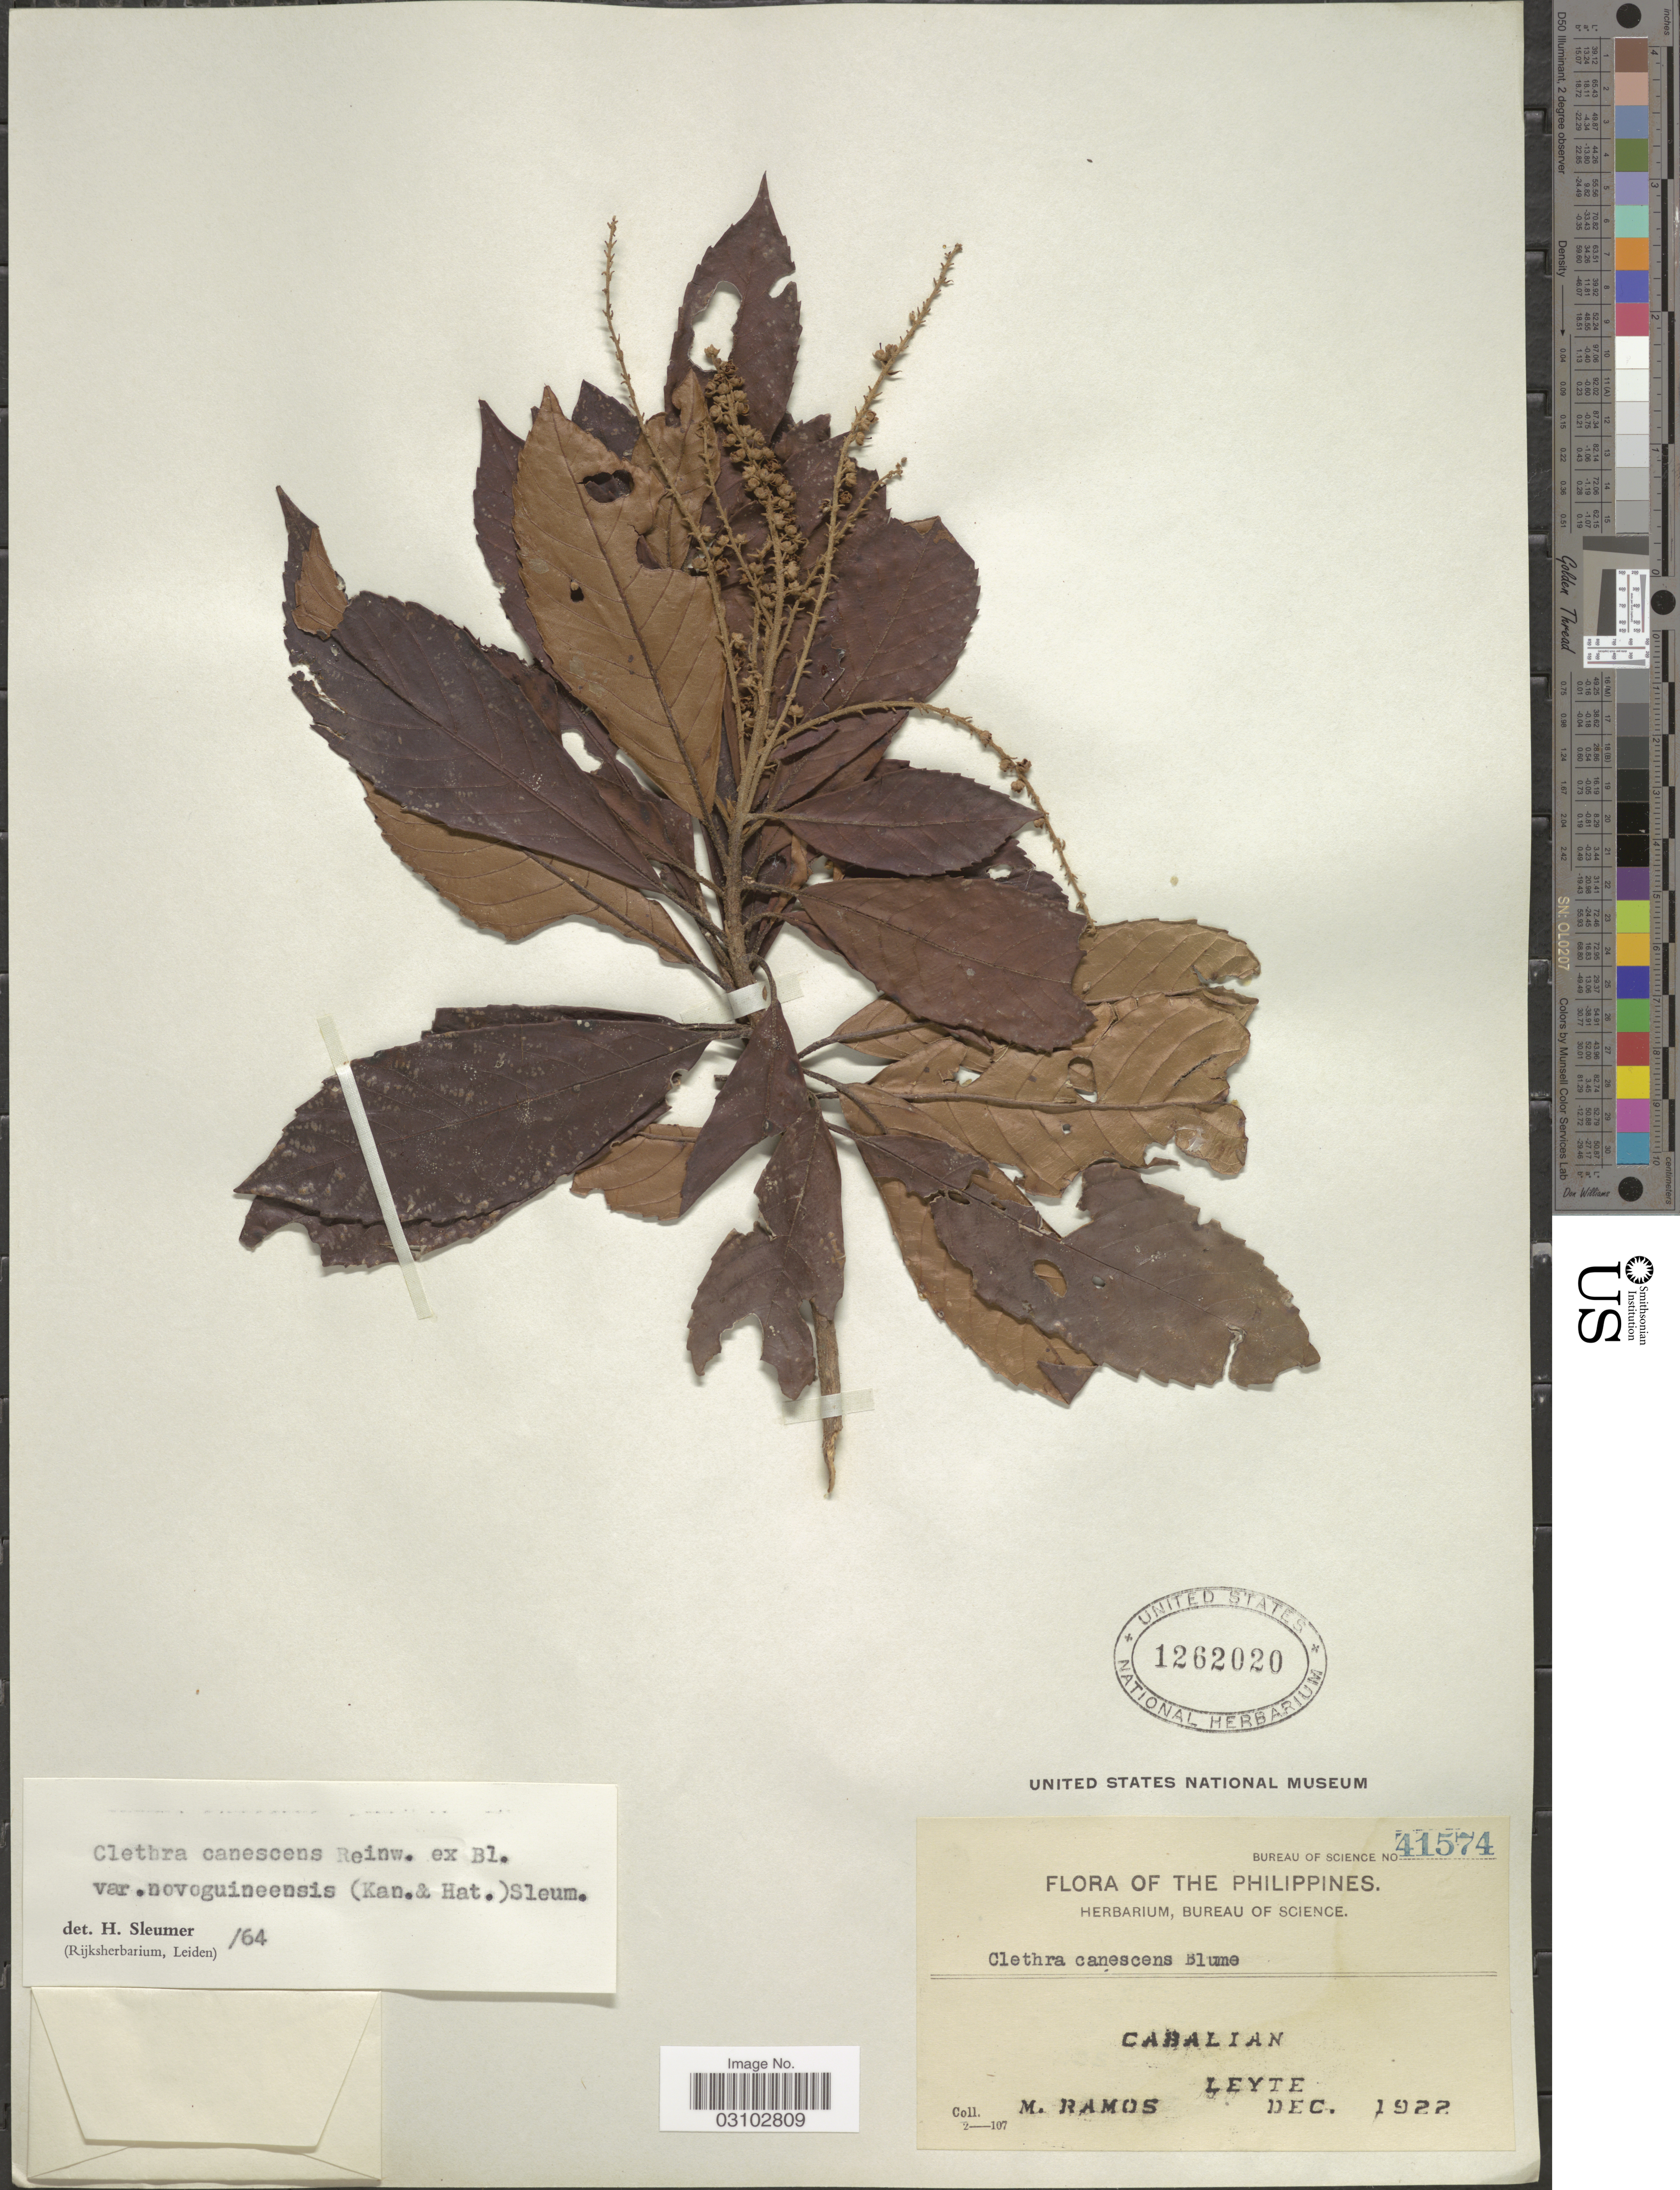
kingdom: Plantae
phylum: Tracheophyta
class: Magnoliopsida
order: Ericales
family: Clethraceae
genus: Clethra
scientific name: Clethra canescens var. novoguineensis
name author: (Kaneh. & Hatus.) Sleumer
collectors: M. Ramos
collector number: Bureau of Science 41574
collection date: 1922-12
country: Philippines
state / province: Eastern Visayas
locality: Cabalian, Leyte.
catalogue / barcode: US 1262020